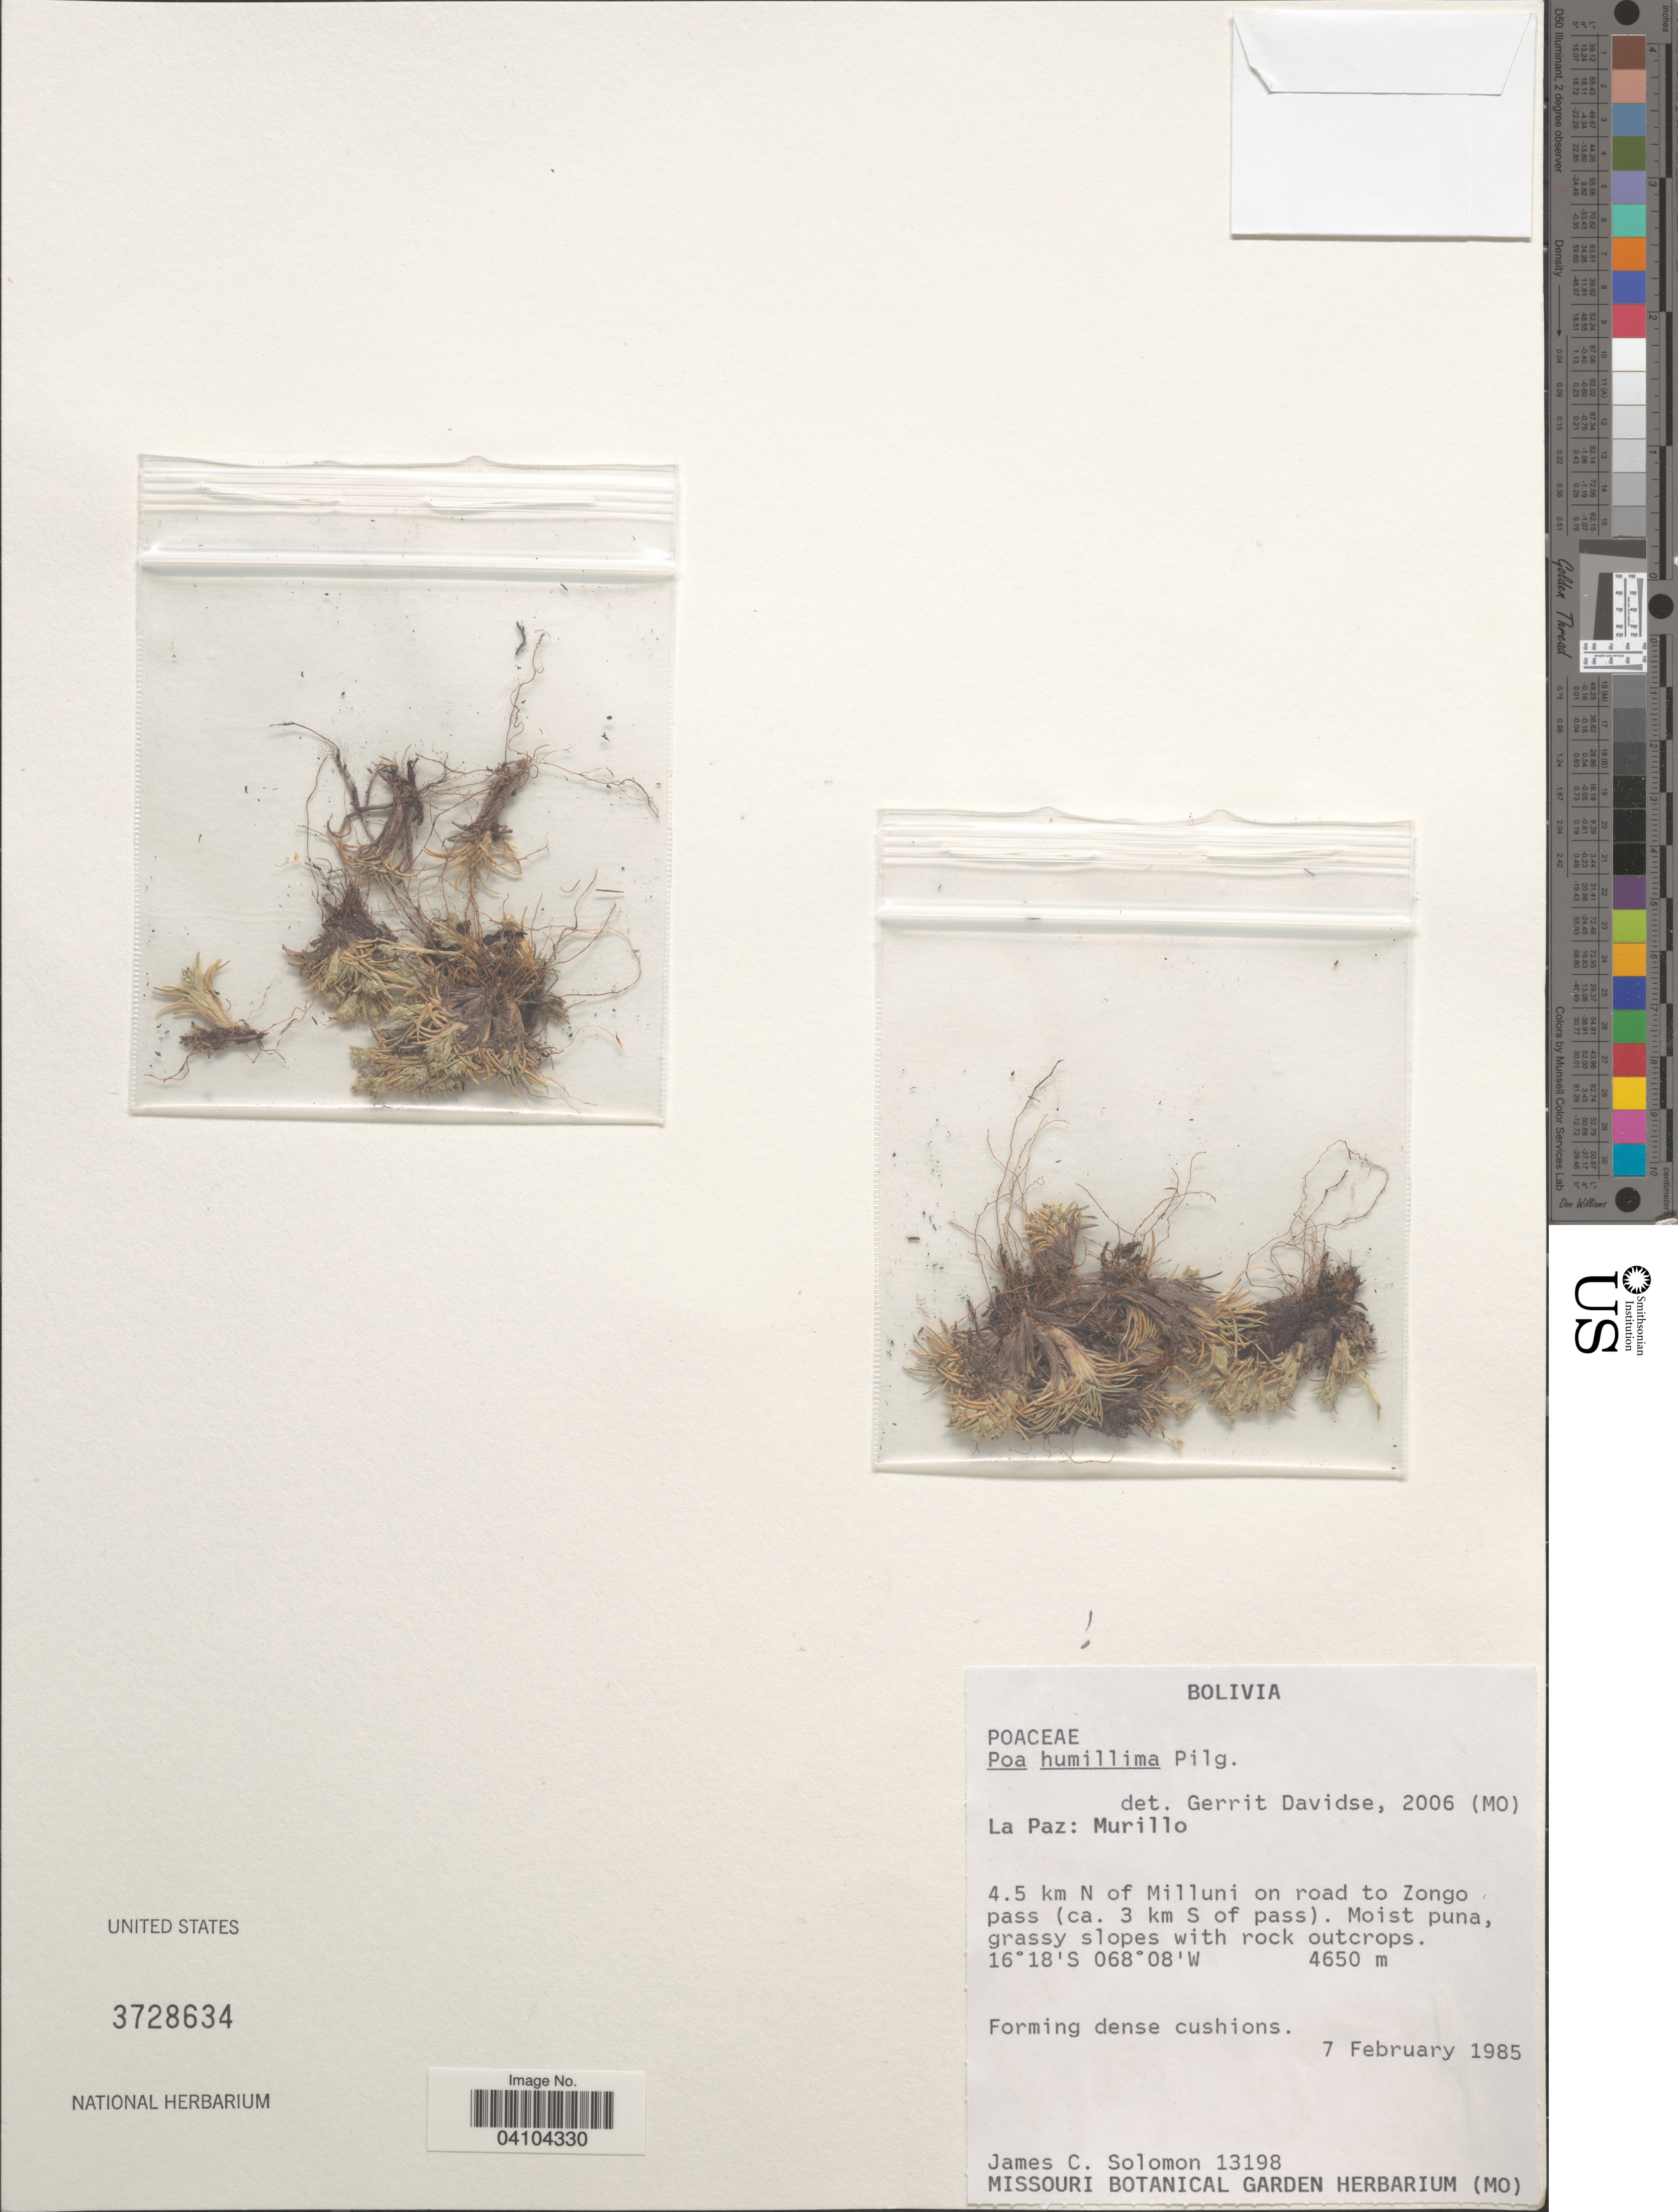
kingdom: Plantae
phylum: Tracheophyta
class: Liliopsida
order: Poales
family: Poaceae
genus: Poa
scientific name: Poa humillima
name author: Pilg.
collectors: J. C. Solomon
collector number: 13198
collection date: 1985-02-07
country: Bolivia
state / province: La Paz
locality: Murillo. 4.5 km N of Milluni on road to Zongo pass (ca. 3 km S of pass).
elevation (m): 4650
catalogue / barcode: US 3728634